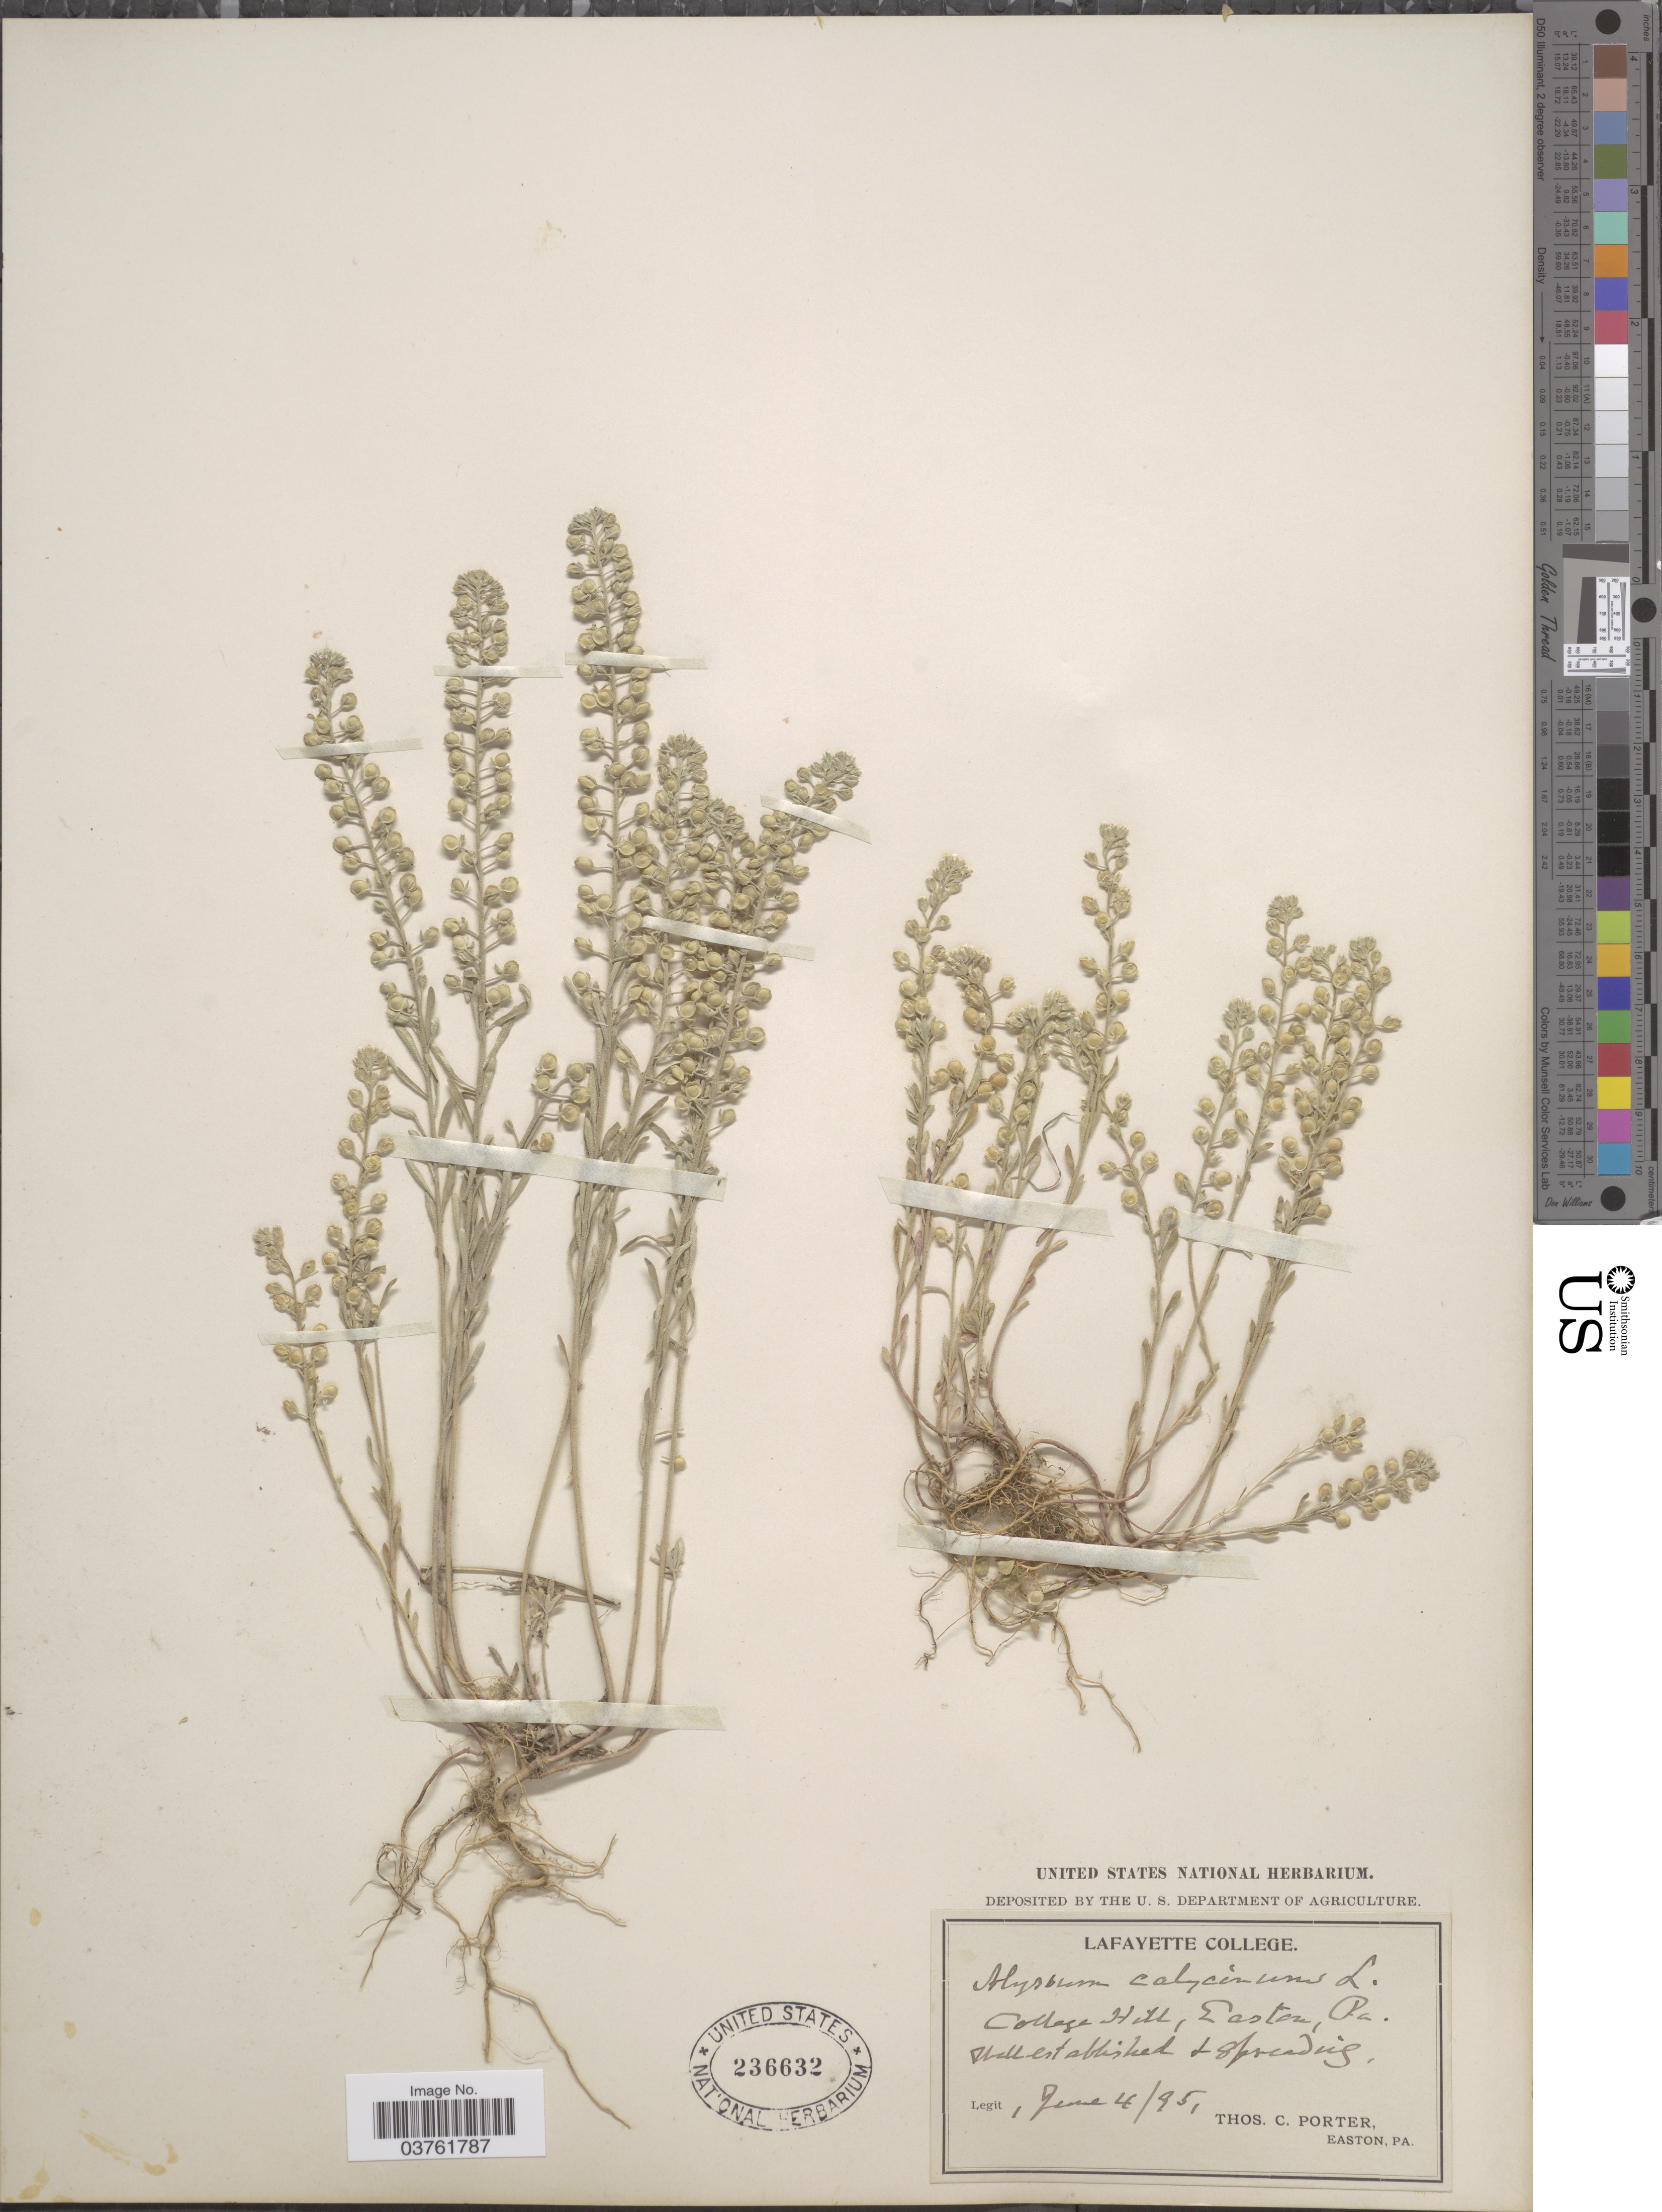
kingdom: Plantae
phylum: Tracheophyta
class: Magnoliopsida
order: Brassicales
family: Brassicaceae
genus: Alyssum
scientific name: Alyssum alyssoides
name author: (L.) L.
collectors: T. Porter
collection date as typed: Transcribed d/m/y: 4/6/95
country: United States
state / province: Pennsylvania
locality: College Hill, Easton.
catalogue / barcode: US 236632